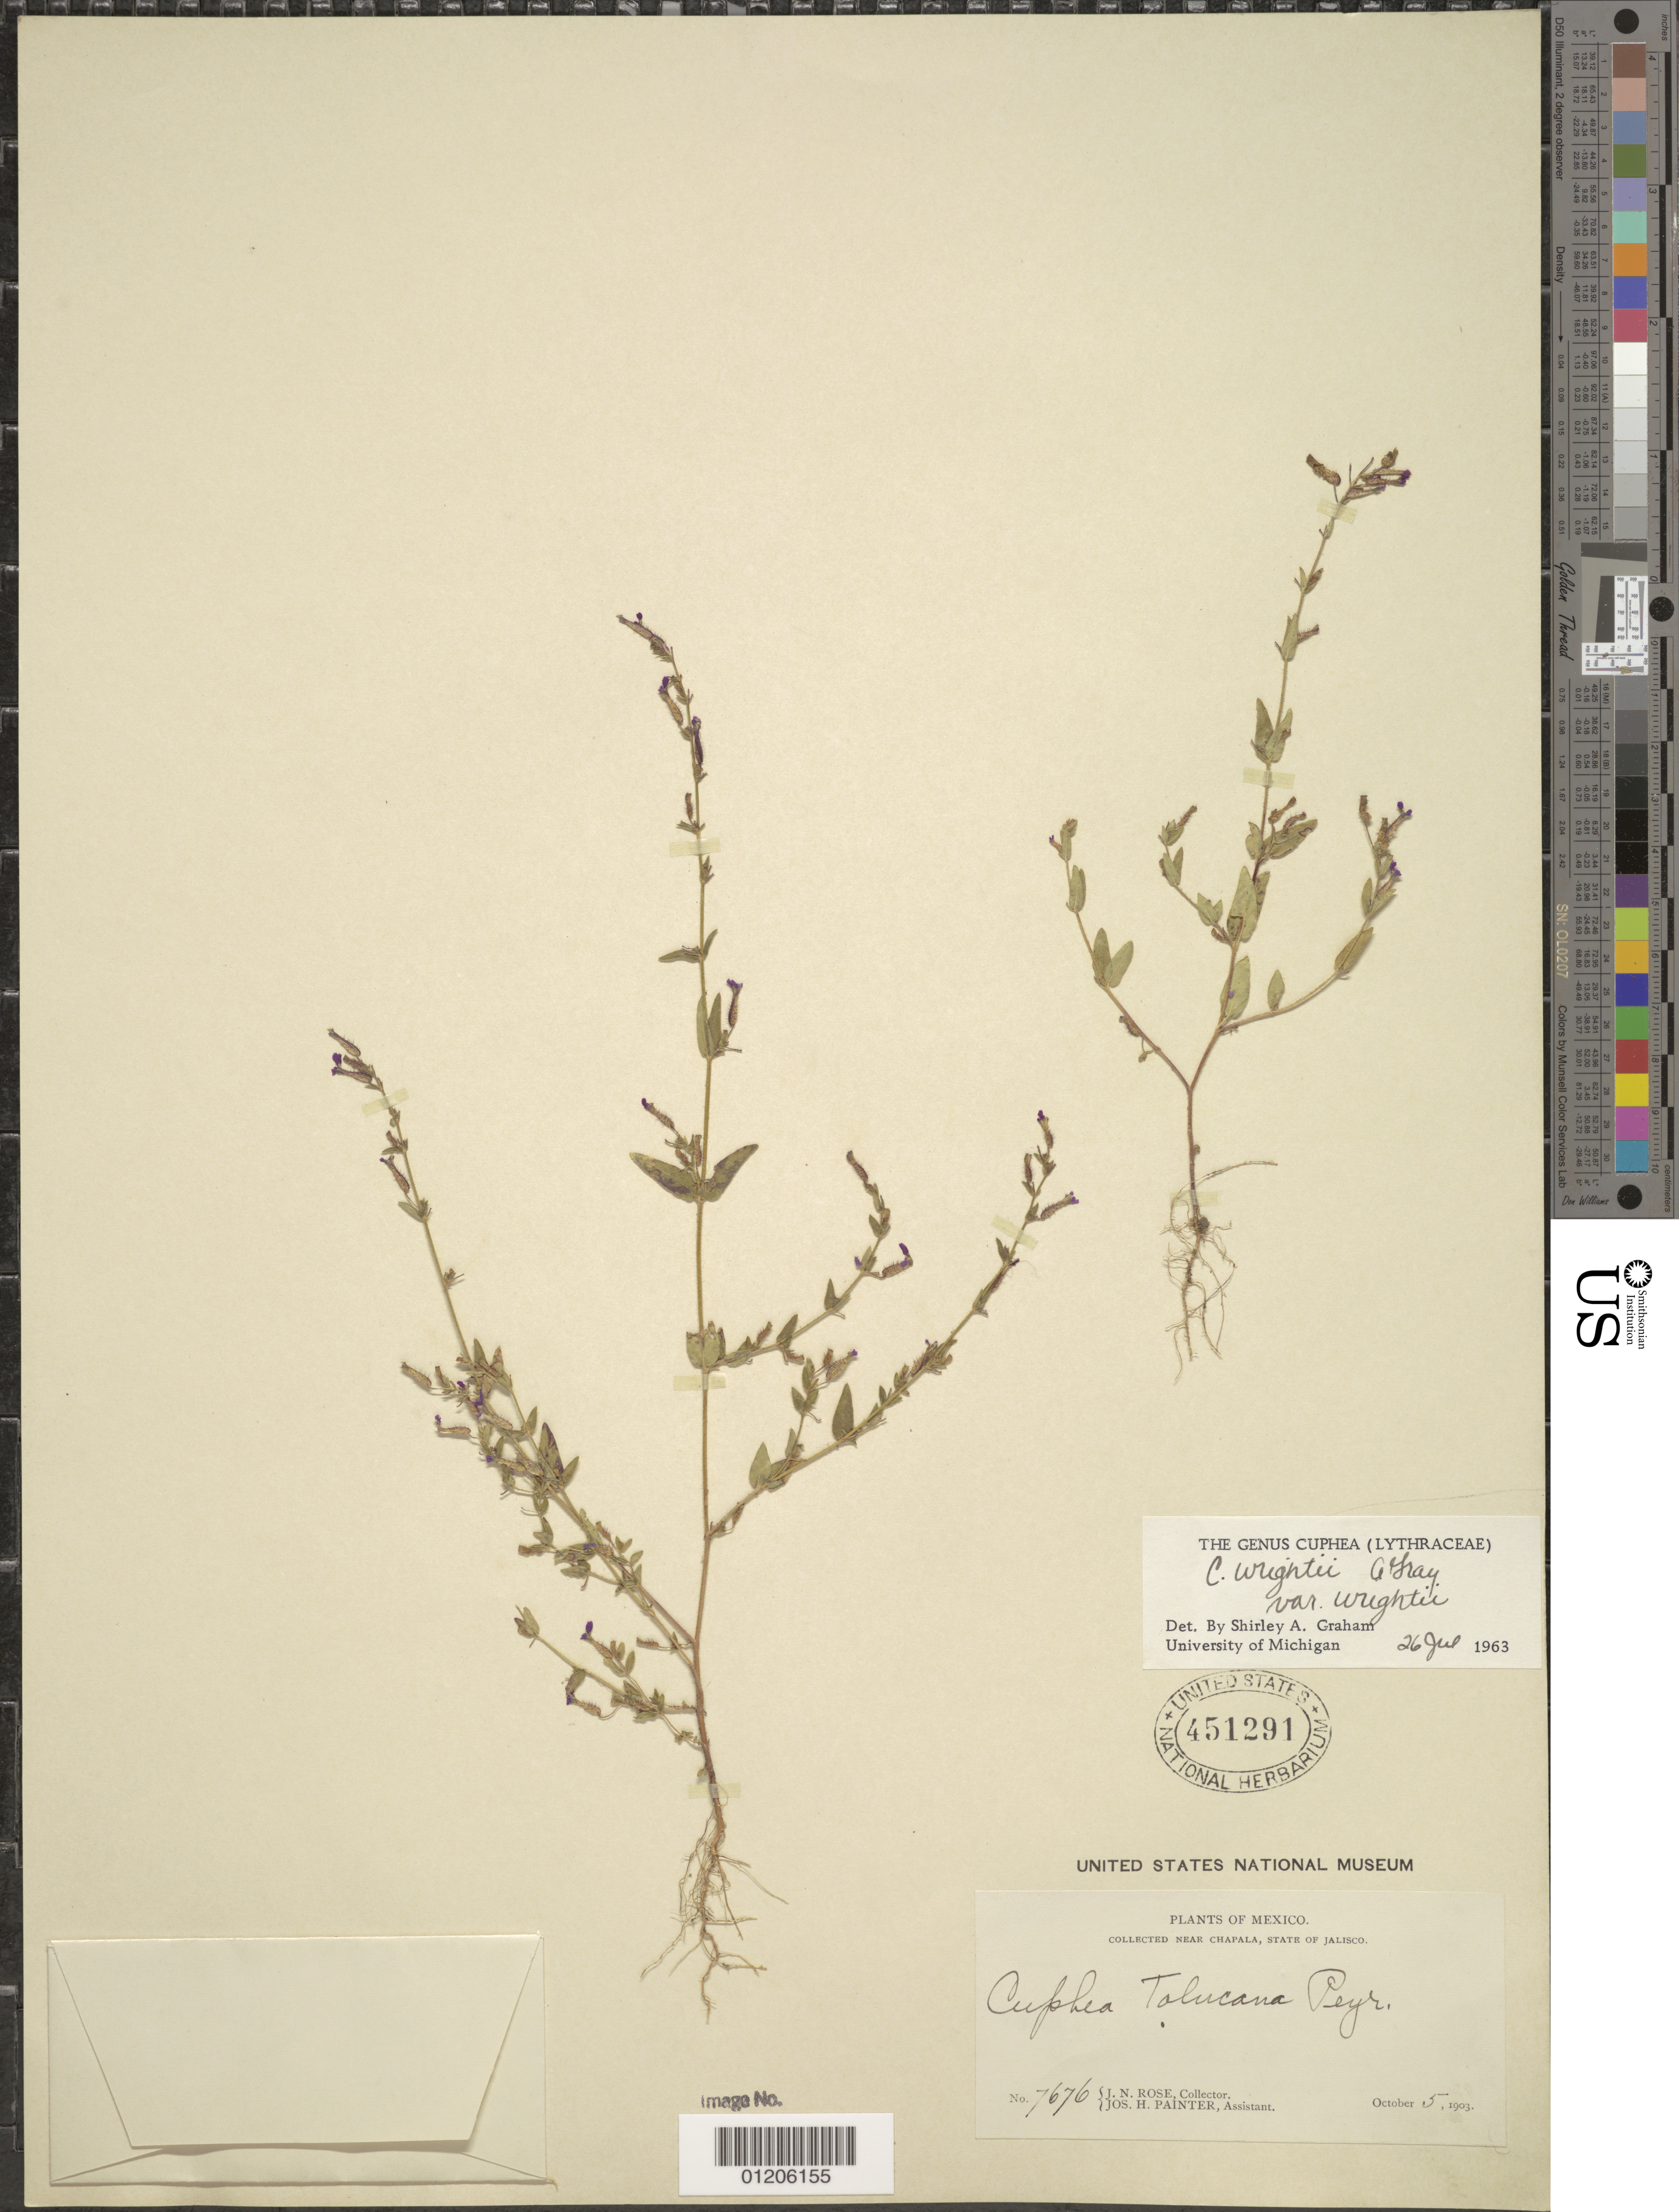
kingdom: Plantae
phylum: Tracheophyta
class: Magnoliopsida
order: Myrtales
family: Lythraceae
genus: Cuphea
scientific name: Cuphea wrightii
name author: A. Gray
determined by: Graham, S.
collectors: J. N. Rose & J. H. Painter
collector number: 7676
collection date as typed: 05 Oct 1903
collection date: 1903-10-05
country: Mexico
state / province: Jalisco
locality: Near Chapala, State of Jalisco.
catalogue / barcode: US 451291